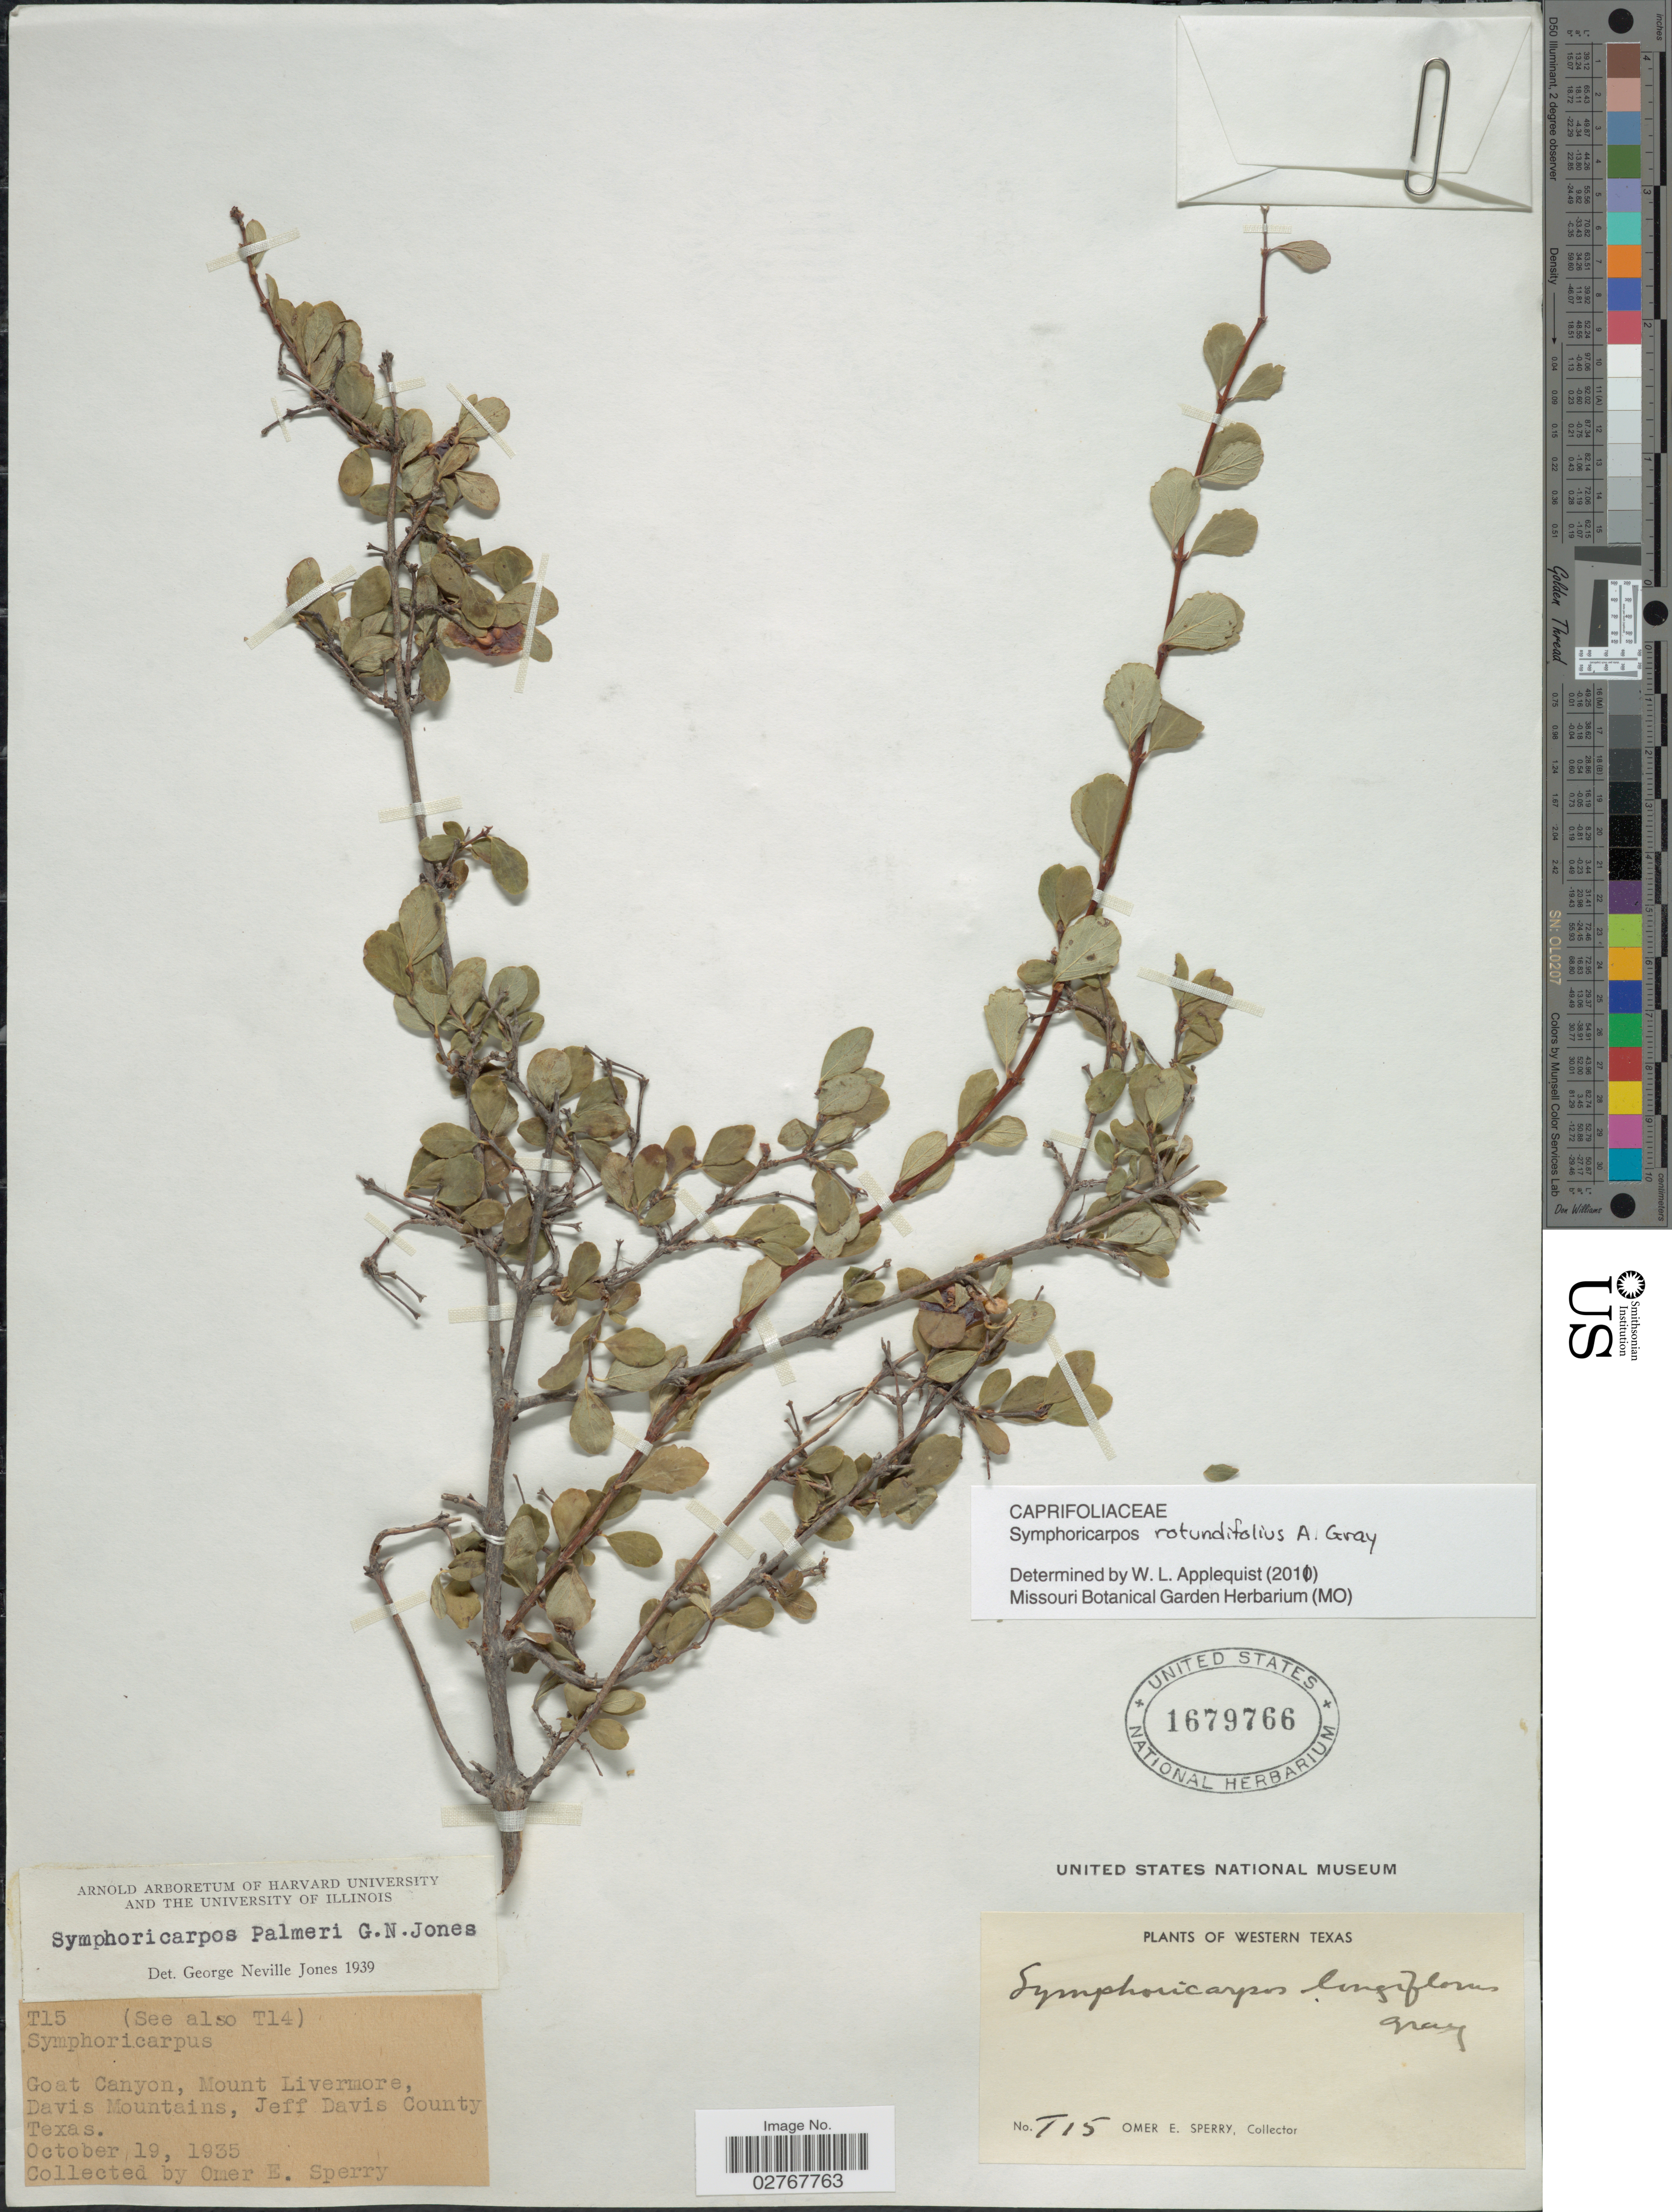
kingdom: Plantae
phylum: Tracheophyta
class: Magnoliopsida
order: Dipsacales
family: Caprifoliaceae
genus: Symphoricarpos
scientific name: Symphoricarpos rotundifolius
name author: A. Gray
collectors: O. E. Sperry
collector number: T15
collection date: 1935-10-19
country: United States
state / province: Texas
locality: Goat Canyon, Mount Livermore, Davis Mountains, Jeff Davis County.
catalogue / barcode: US 1679766